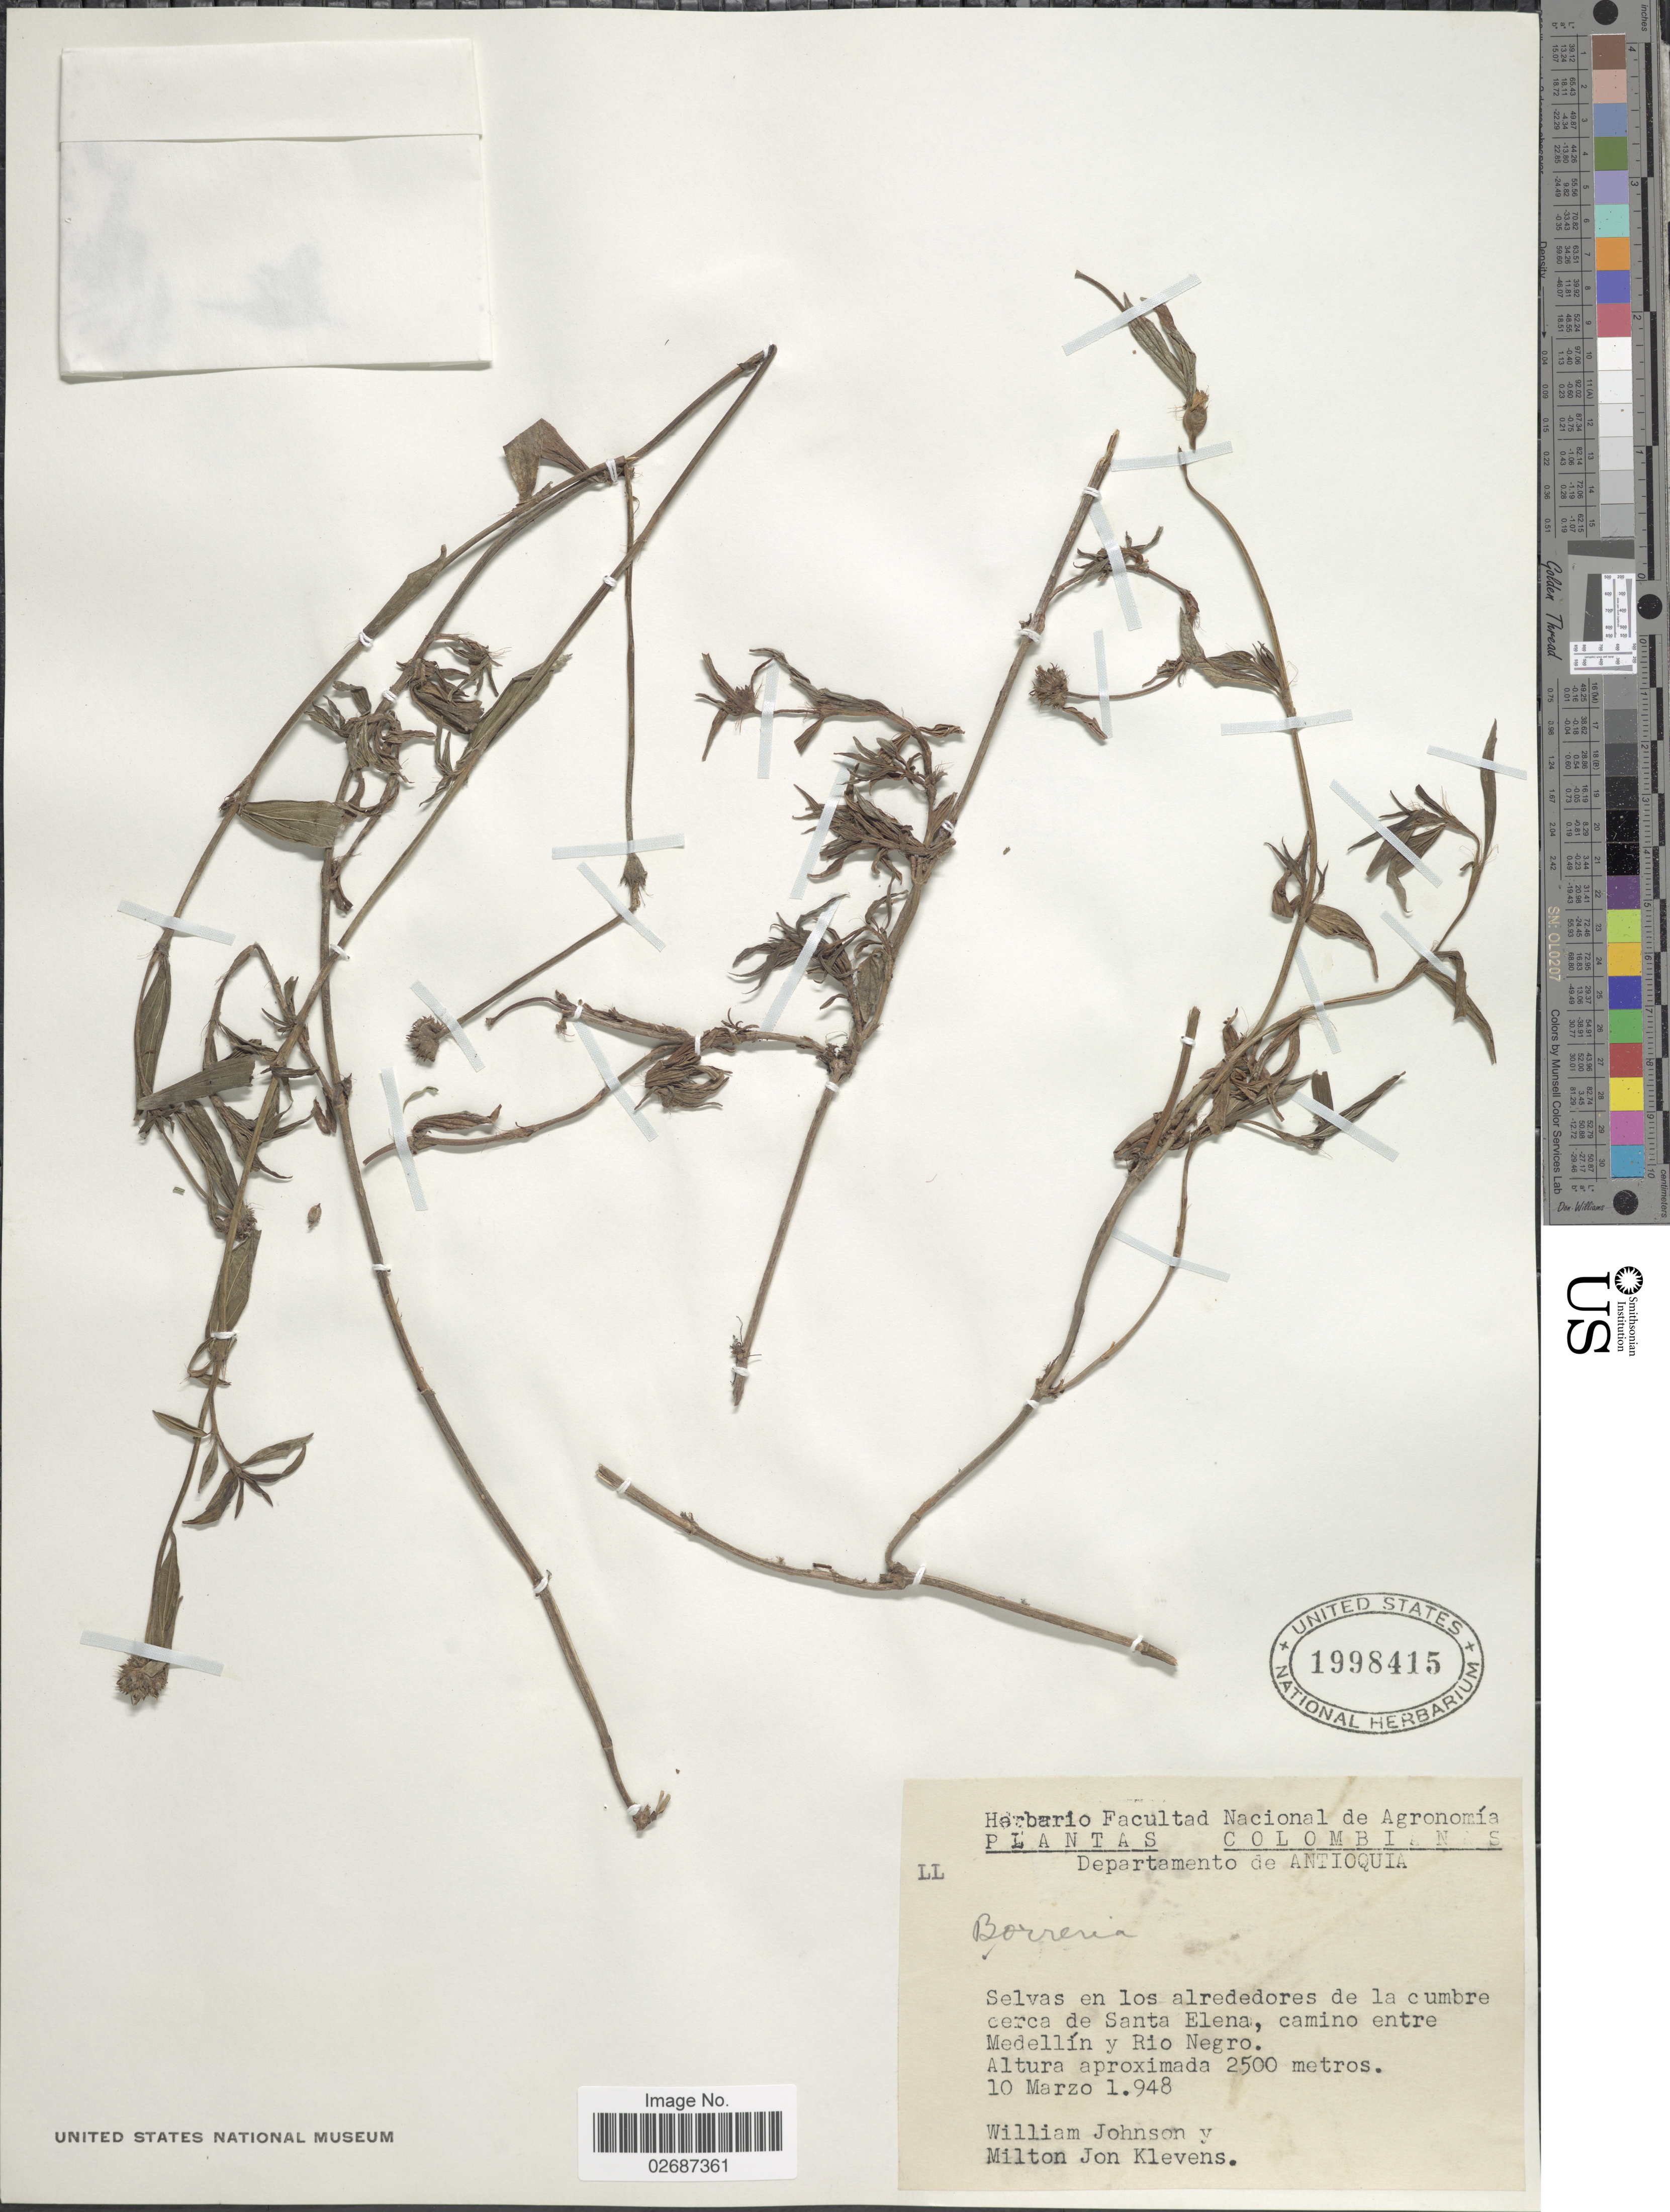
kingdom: Plantae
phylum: Tracheophyta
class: Magnoliopsida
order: Gentianales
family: Rubiaceae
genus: Borreria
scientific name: Borreria sp.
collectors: W. M. Johnson & M. Klevens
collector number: LL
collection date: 1948-03-10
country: Colombia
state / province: Antioquia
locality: Selvas en los alrededores de la cumbre cerca de Santa Elena, camino entre Medellin y Rio Negro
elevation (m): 2500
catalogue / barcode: US 1998415